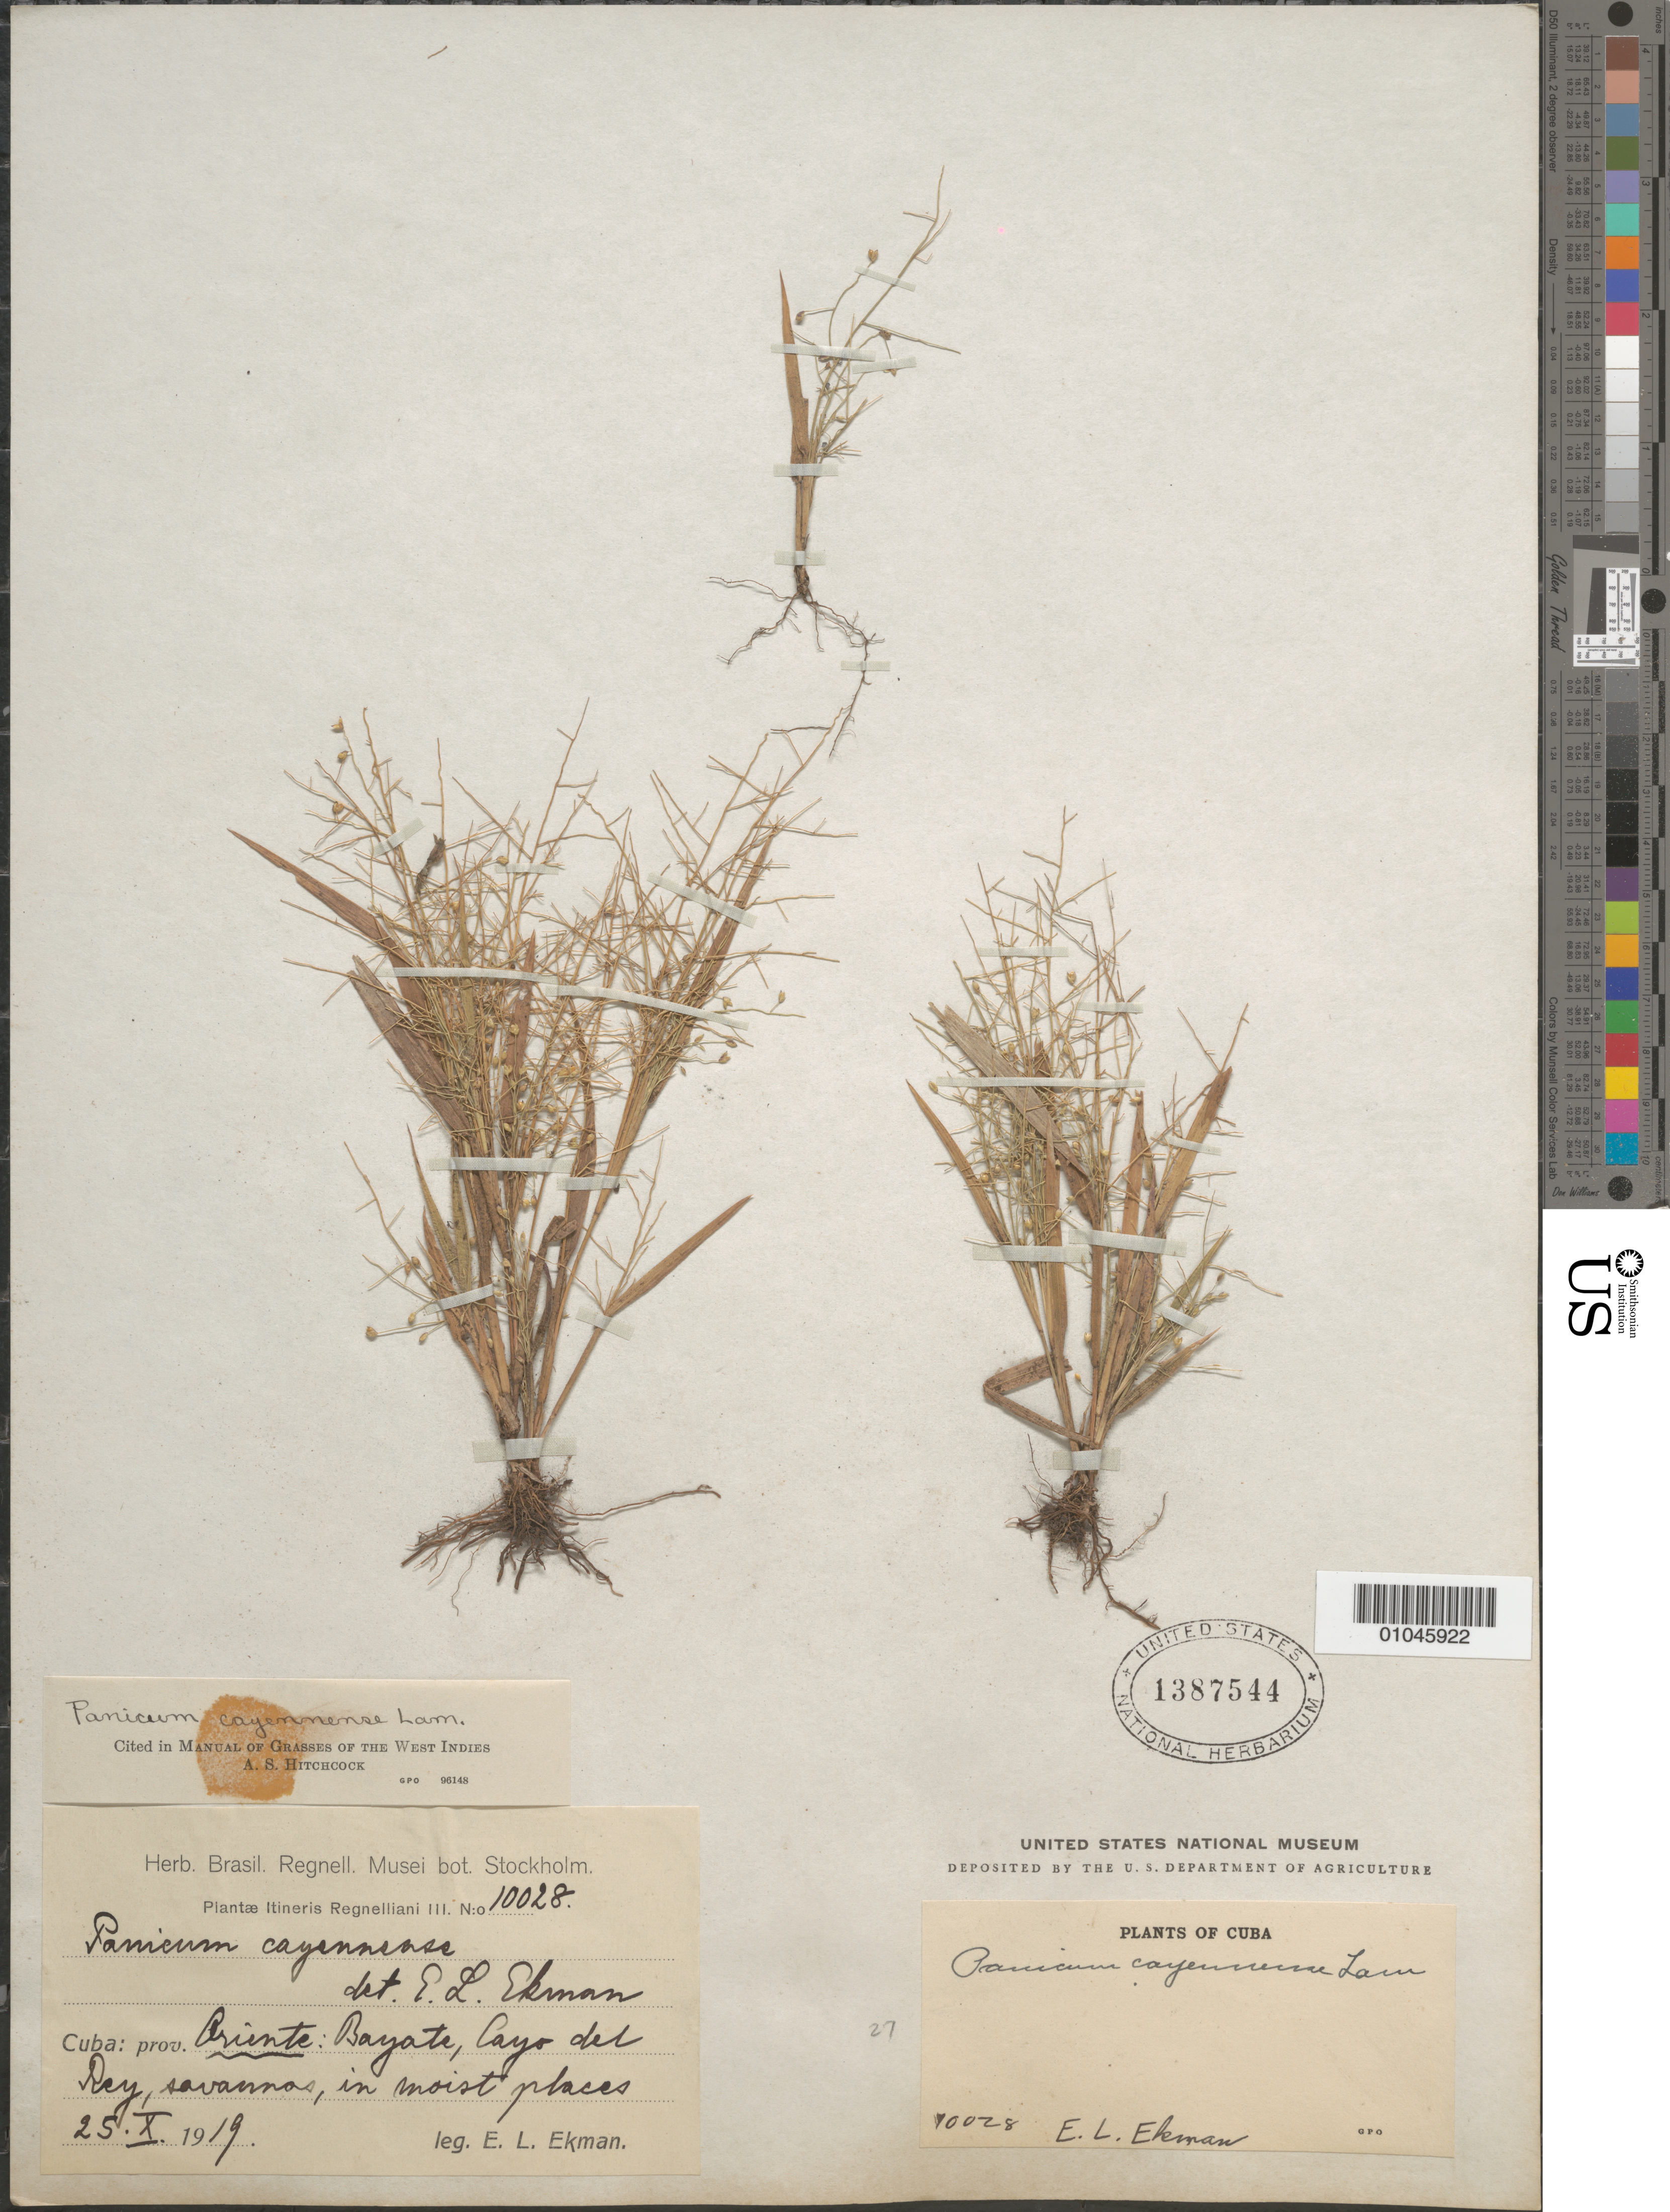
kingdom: Plantae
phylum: Tracheophyta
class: Liliopsida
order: Poales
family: Poaceae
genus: Panicum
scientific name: Panicum cayennense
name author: Lam.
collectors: E. L. Ekman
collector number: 10028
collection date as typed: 25 Oct 1919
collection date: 1919-10-25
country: Cuba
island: Cuba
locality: Oriente: Bayate, Cayo del Ray, savanna, in moist places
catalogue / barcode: US 1387544